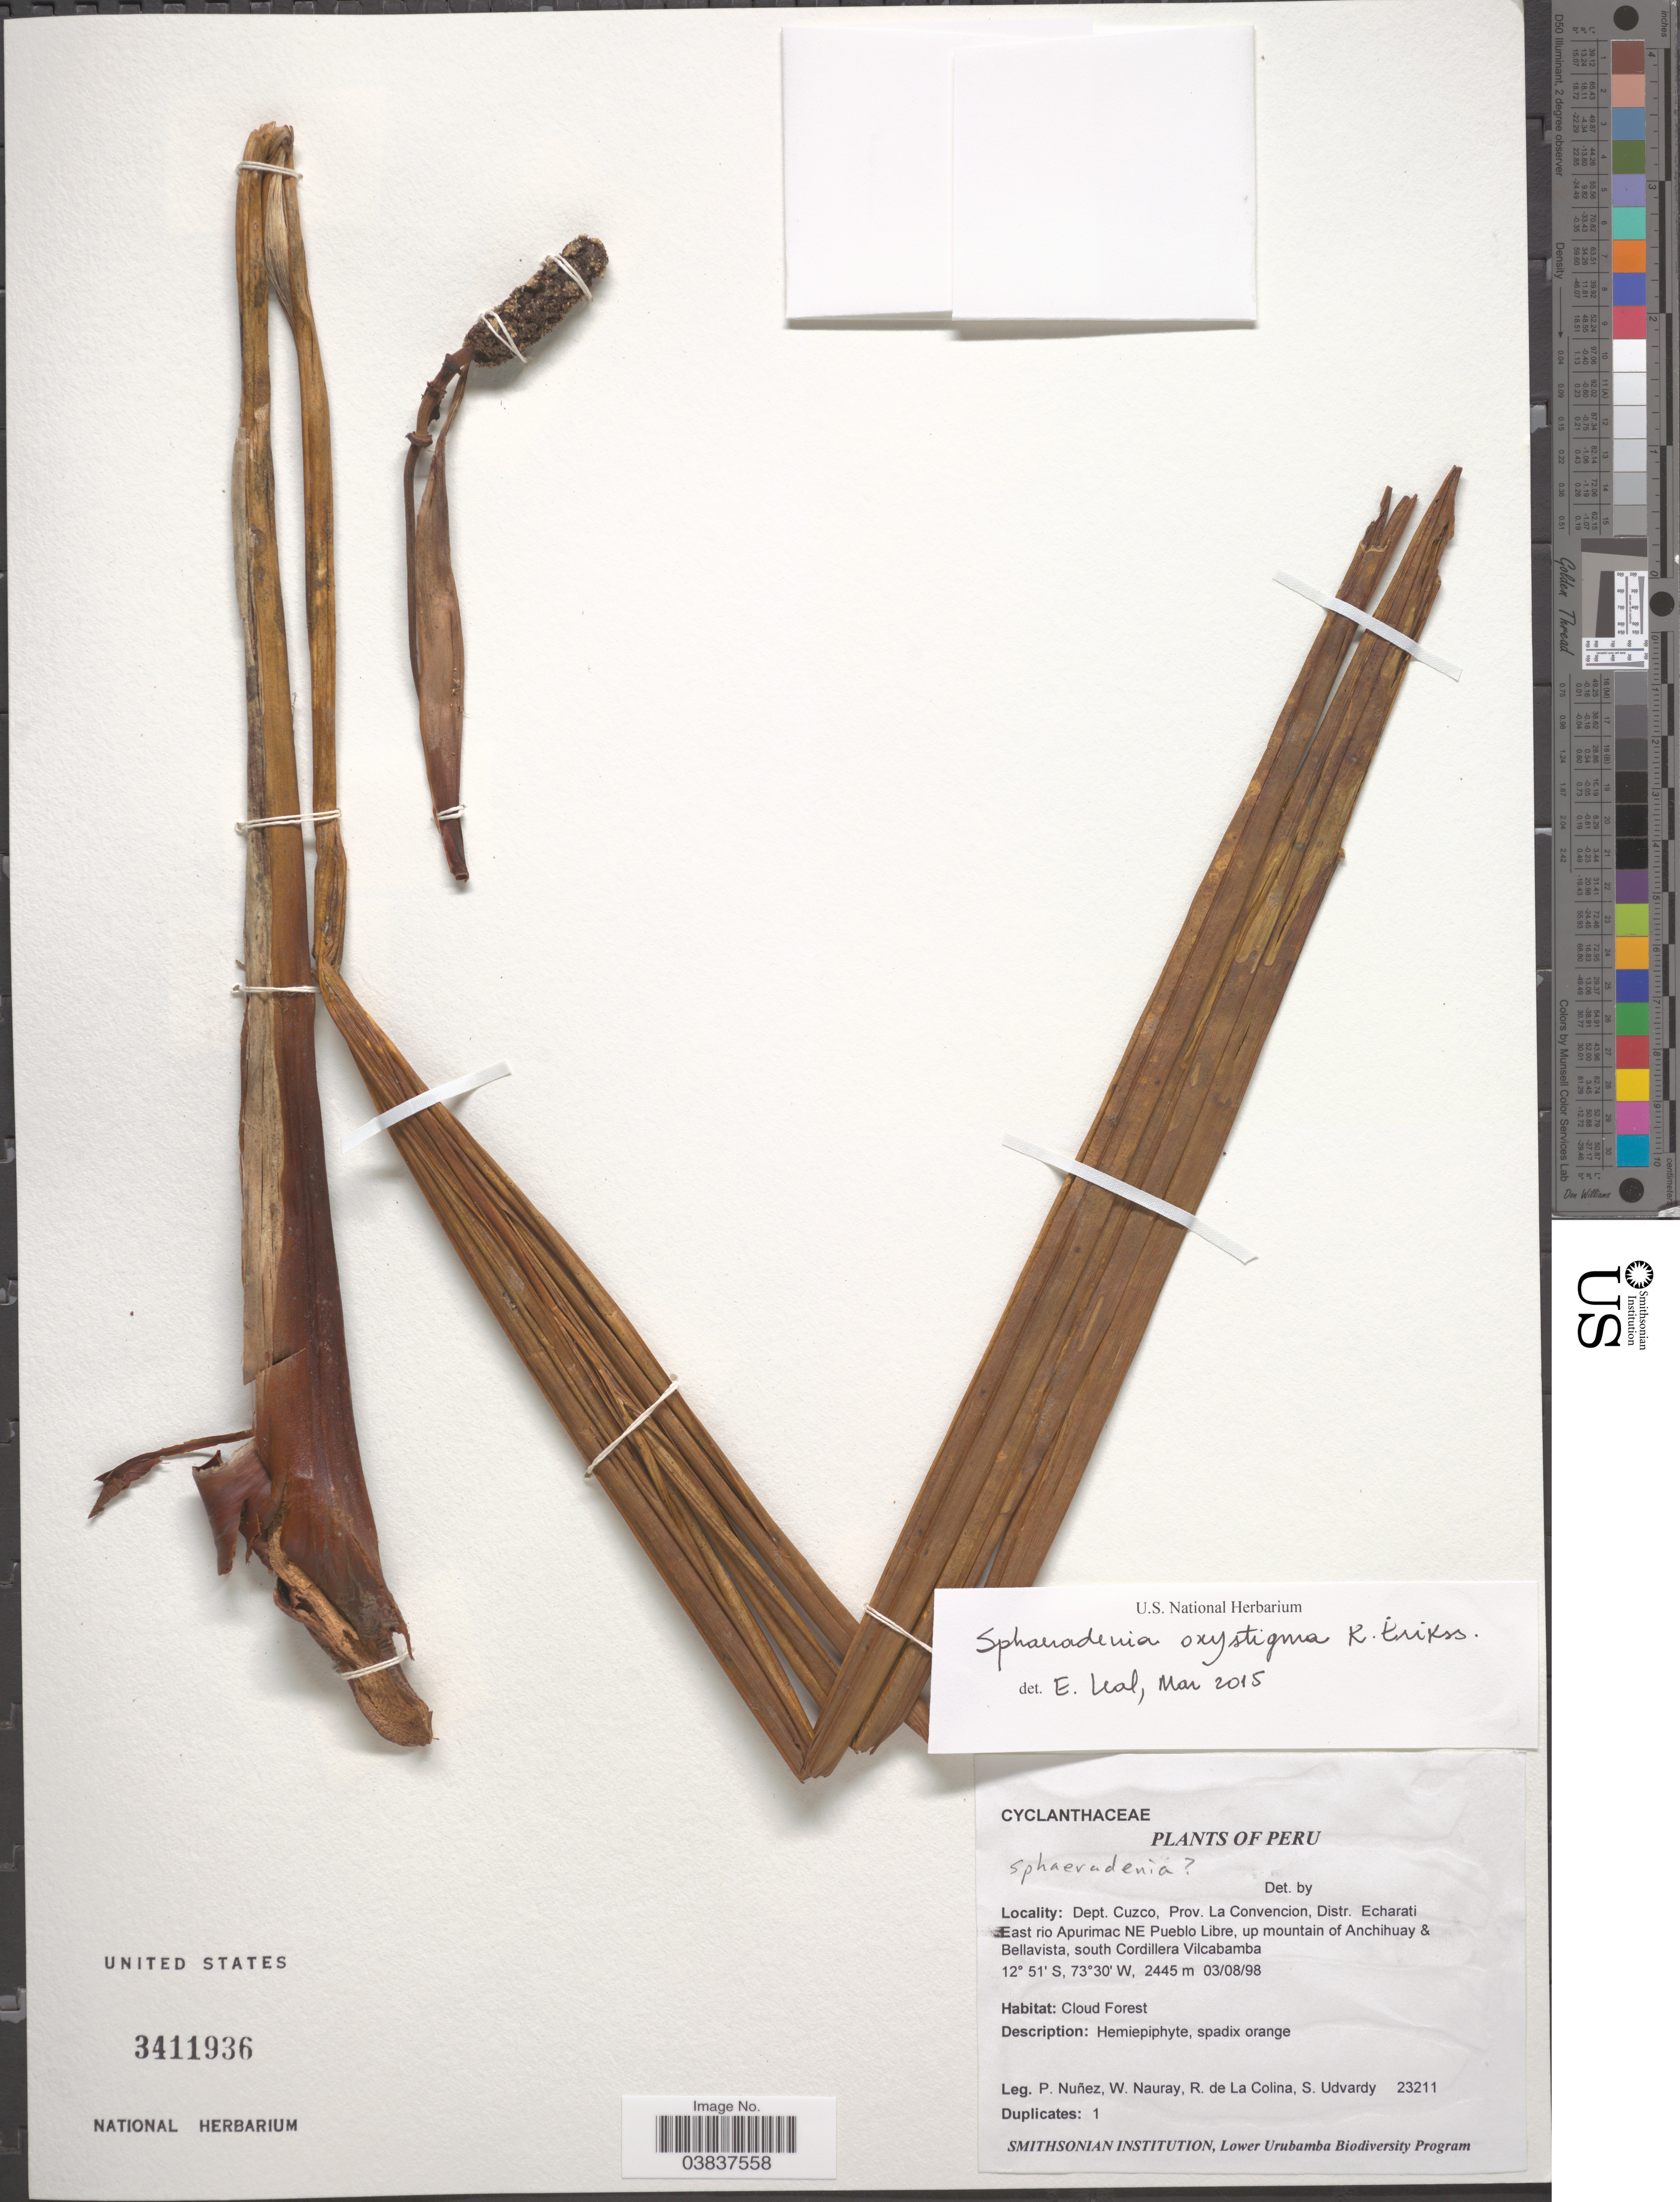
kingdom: Plantae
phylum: Tracheophyta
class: Liliopsida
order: Pandanales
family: Cyclanthaceae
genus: Sphaeradenia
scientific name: Sphaeradenia oxystigma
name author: R. Erikss.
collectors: P. Nuñez V., W. Nauray, R. de La Colina & S. Udvardy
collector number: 23211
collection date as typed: Transcribed d/m/y: 3/8/98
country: Peru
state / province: Cusco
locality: Dept. Cuzco, Prov. La Convencion, Distr. Echarati East rio Apurimac NE Pueblo Libre, up mountain of Anchihuay & Bellavista, south Cordillera Vilcabamba.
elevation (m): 2445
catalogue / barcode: US 3411936